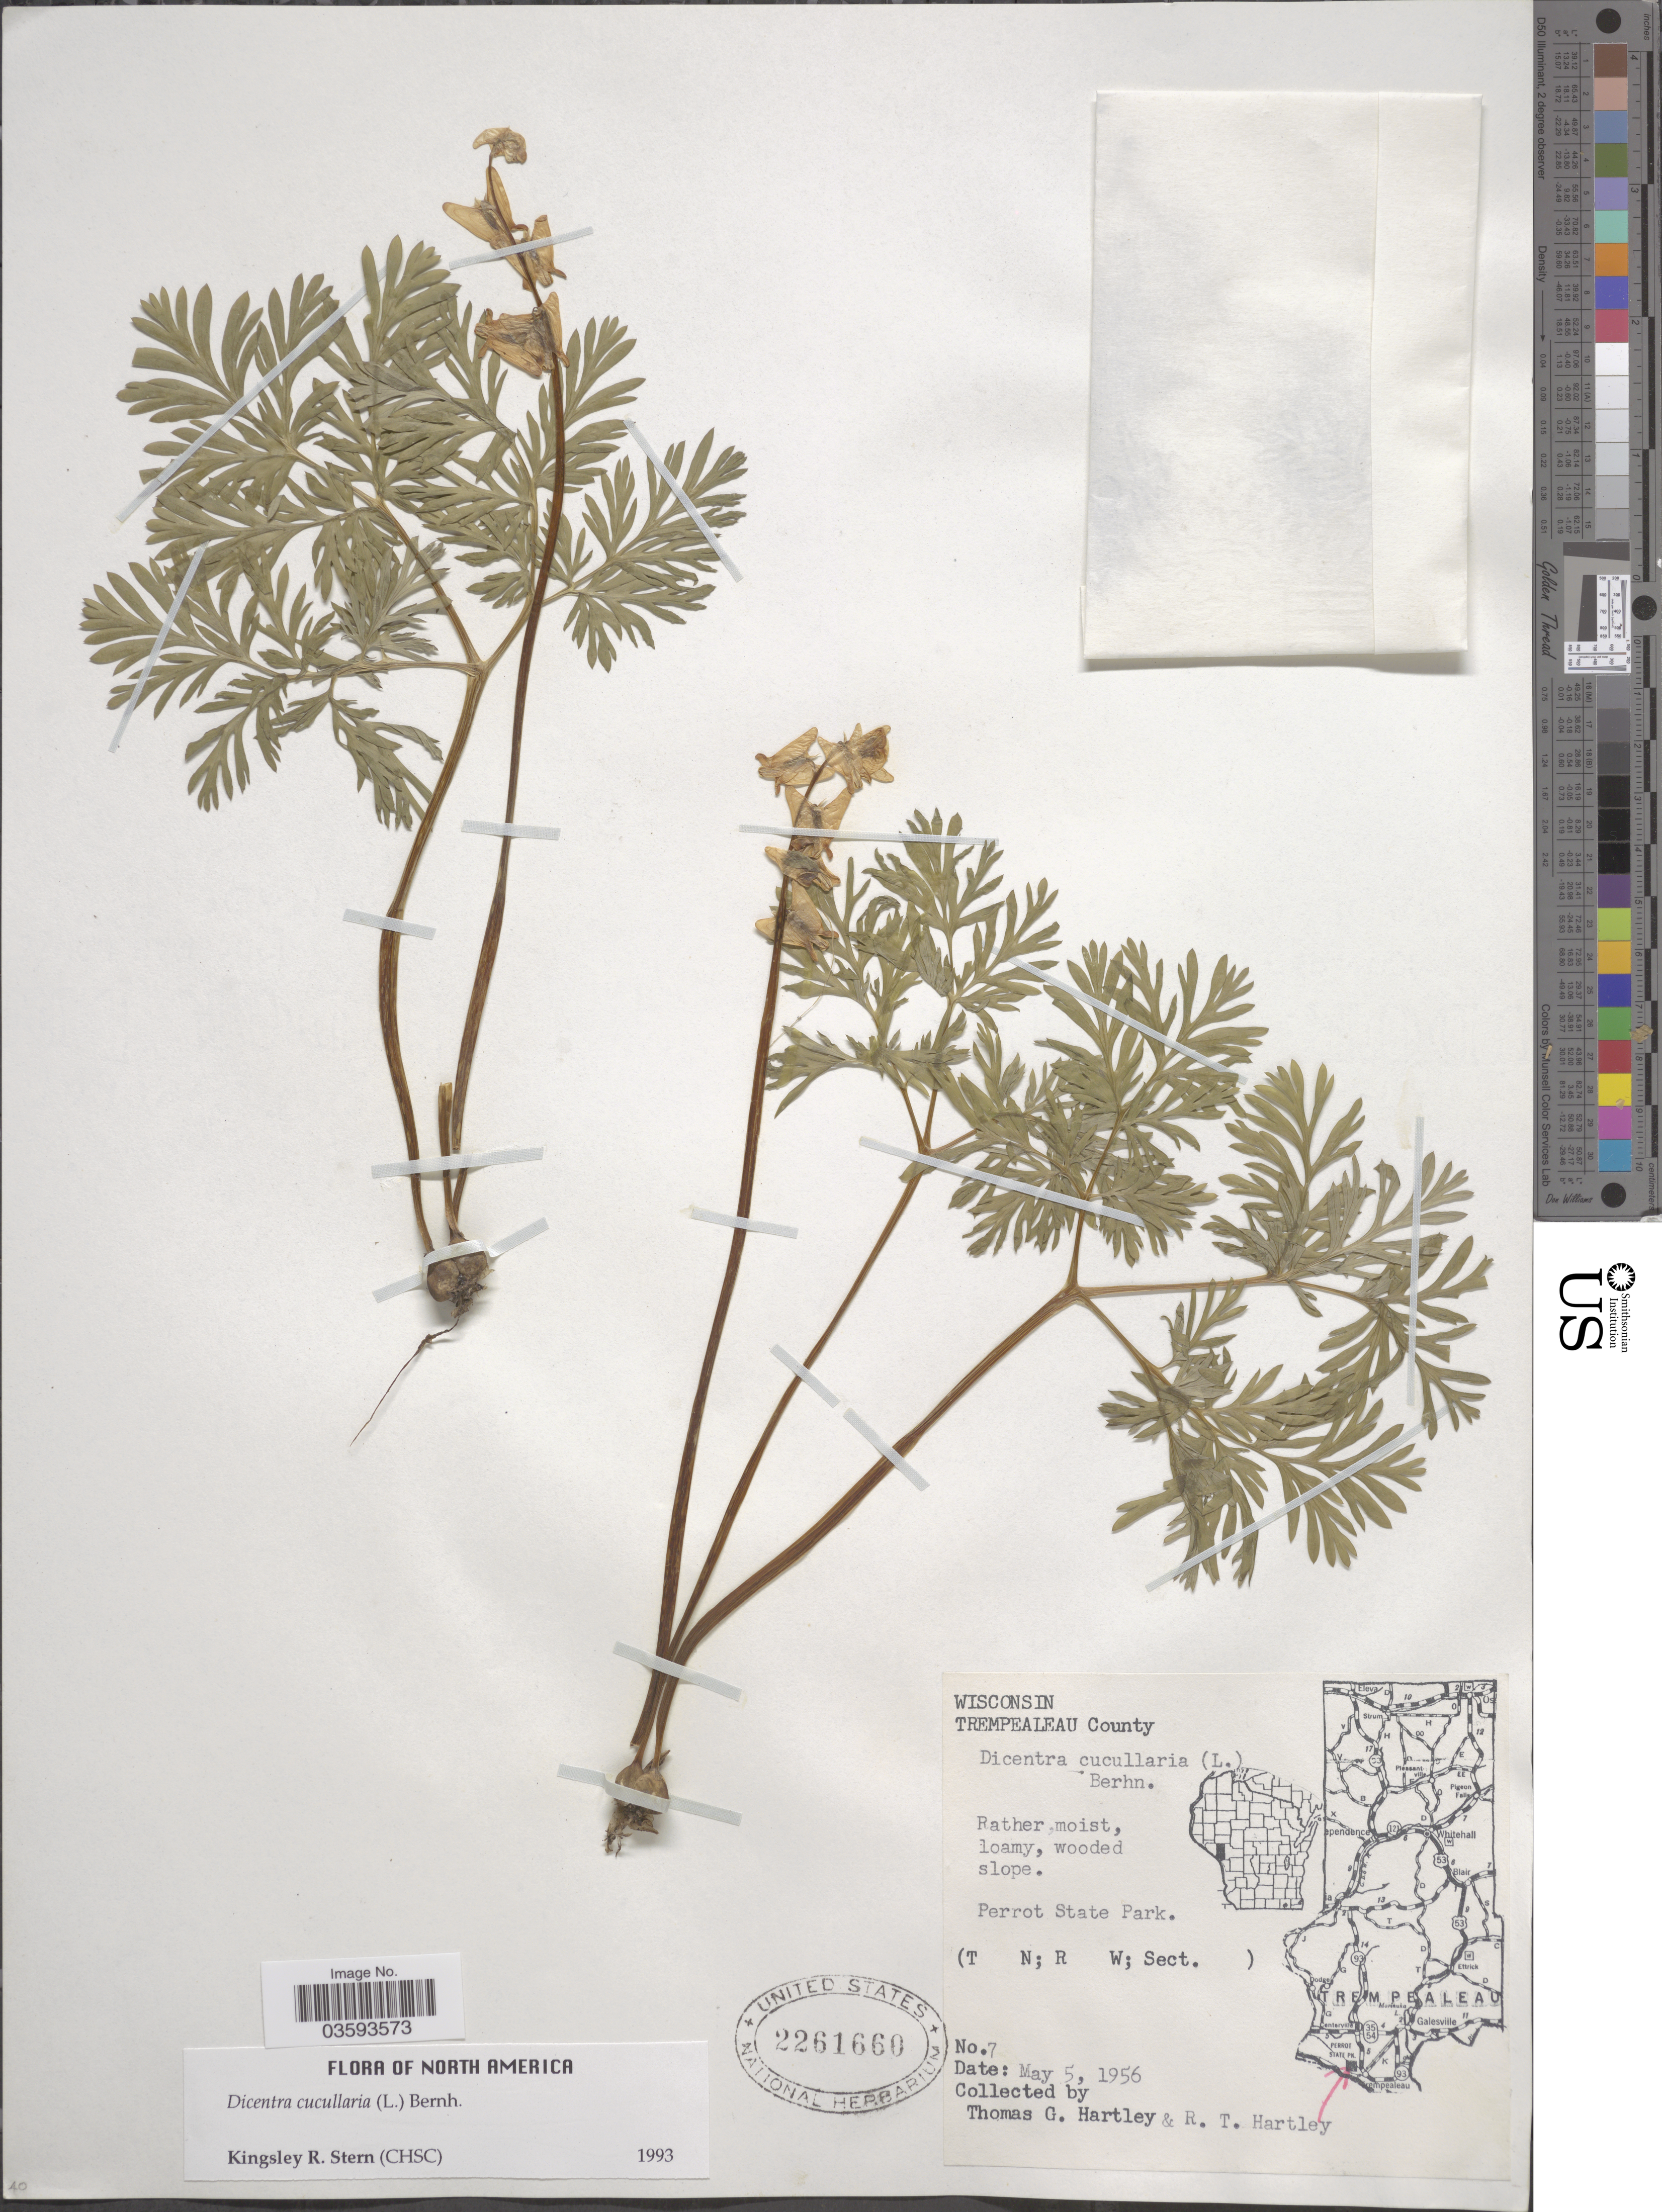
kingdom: Plantae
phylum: Tracheophyta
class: Magnoliopsida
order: Ranunculales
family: Papaveraceae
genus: Dicentra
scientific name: Dicentra cucullaria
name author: (L.) Bernh.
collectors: T. G. Hartley & R. T. Hartley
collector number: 7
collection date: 1956-05-05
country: United States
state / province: Wisconsin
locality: Trempealeau County. Perrot State Park.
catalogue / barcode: US 2261660